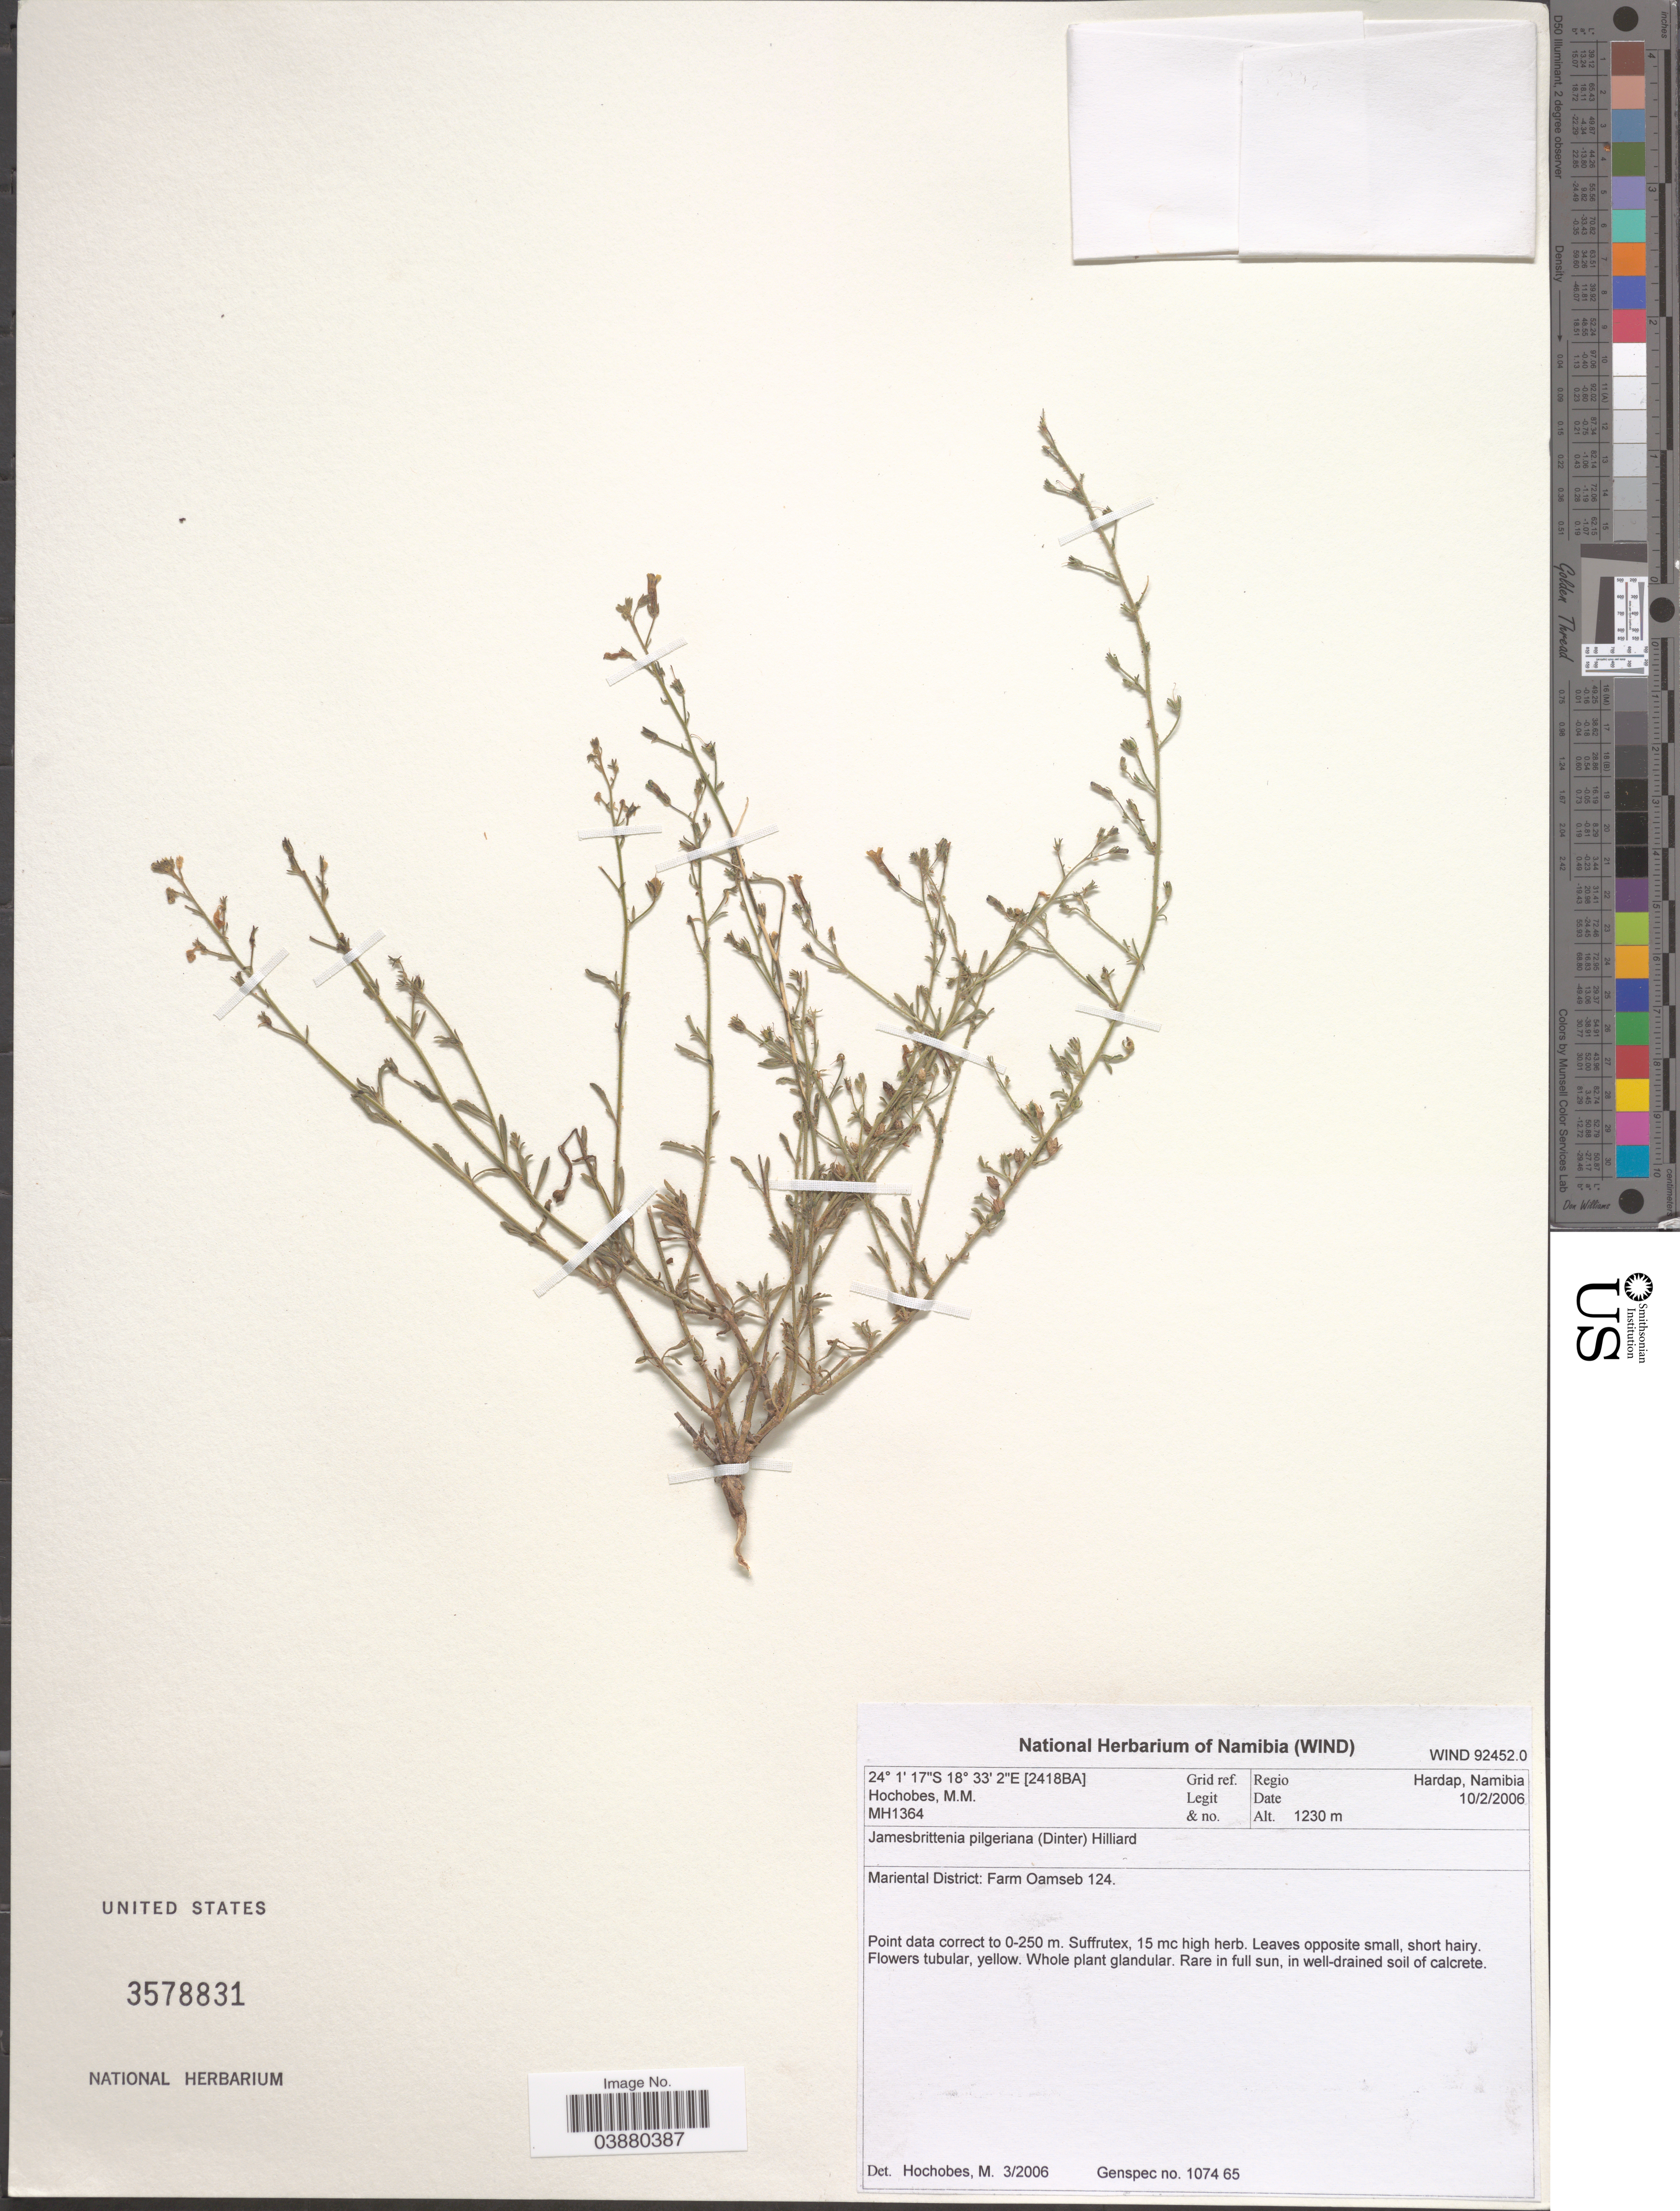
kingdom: Plantae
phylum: Tracheophyta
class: Magnoliopsida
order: Lamiales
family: Scrophulariaceae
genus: Jamesbrittenia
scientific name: Jamesbrittenia pilgeriana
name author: (Dinter) Hilliard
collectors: M. Hochobes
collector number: MH1364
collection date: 2006-02-10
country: Namibia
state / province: Hardap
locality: [2418BA] Grid ref. Regio Hardap. Mariental District: Farm Oamseb 124.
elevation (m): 1230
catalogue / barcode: US 2578831